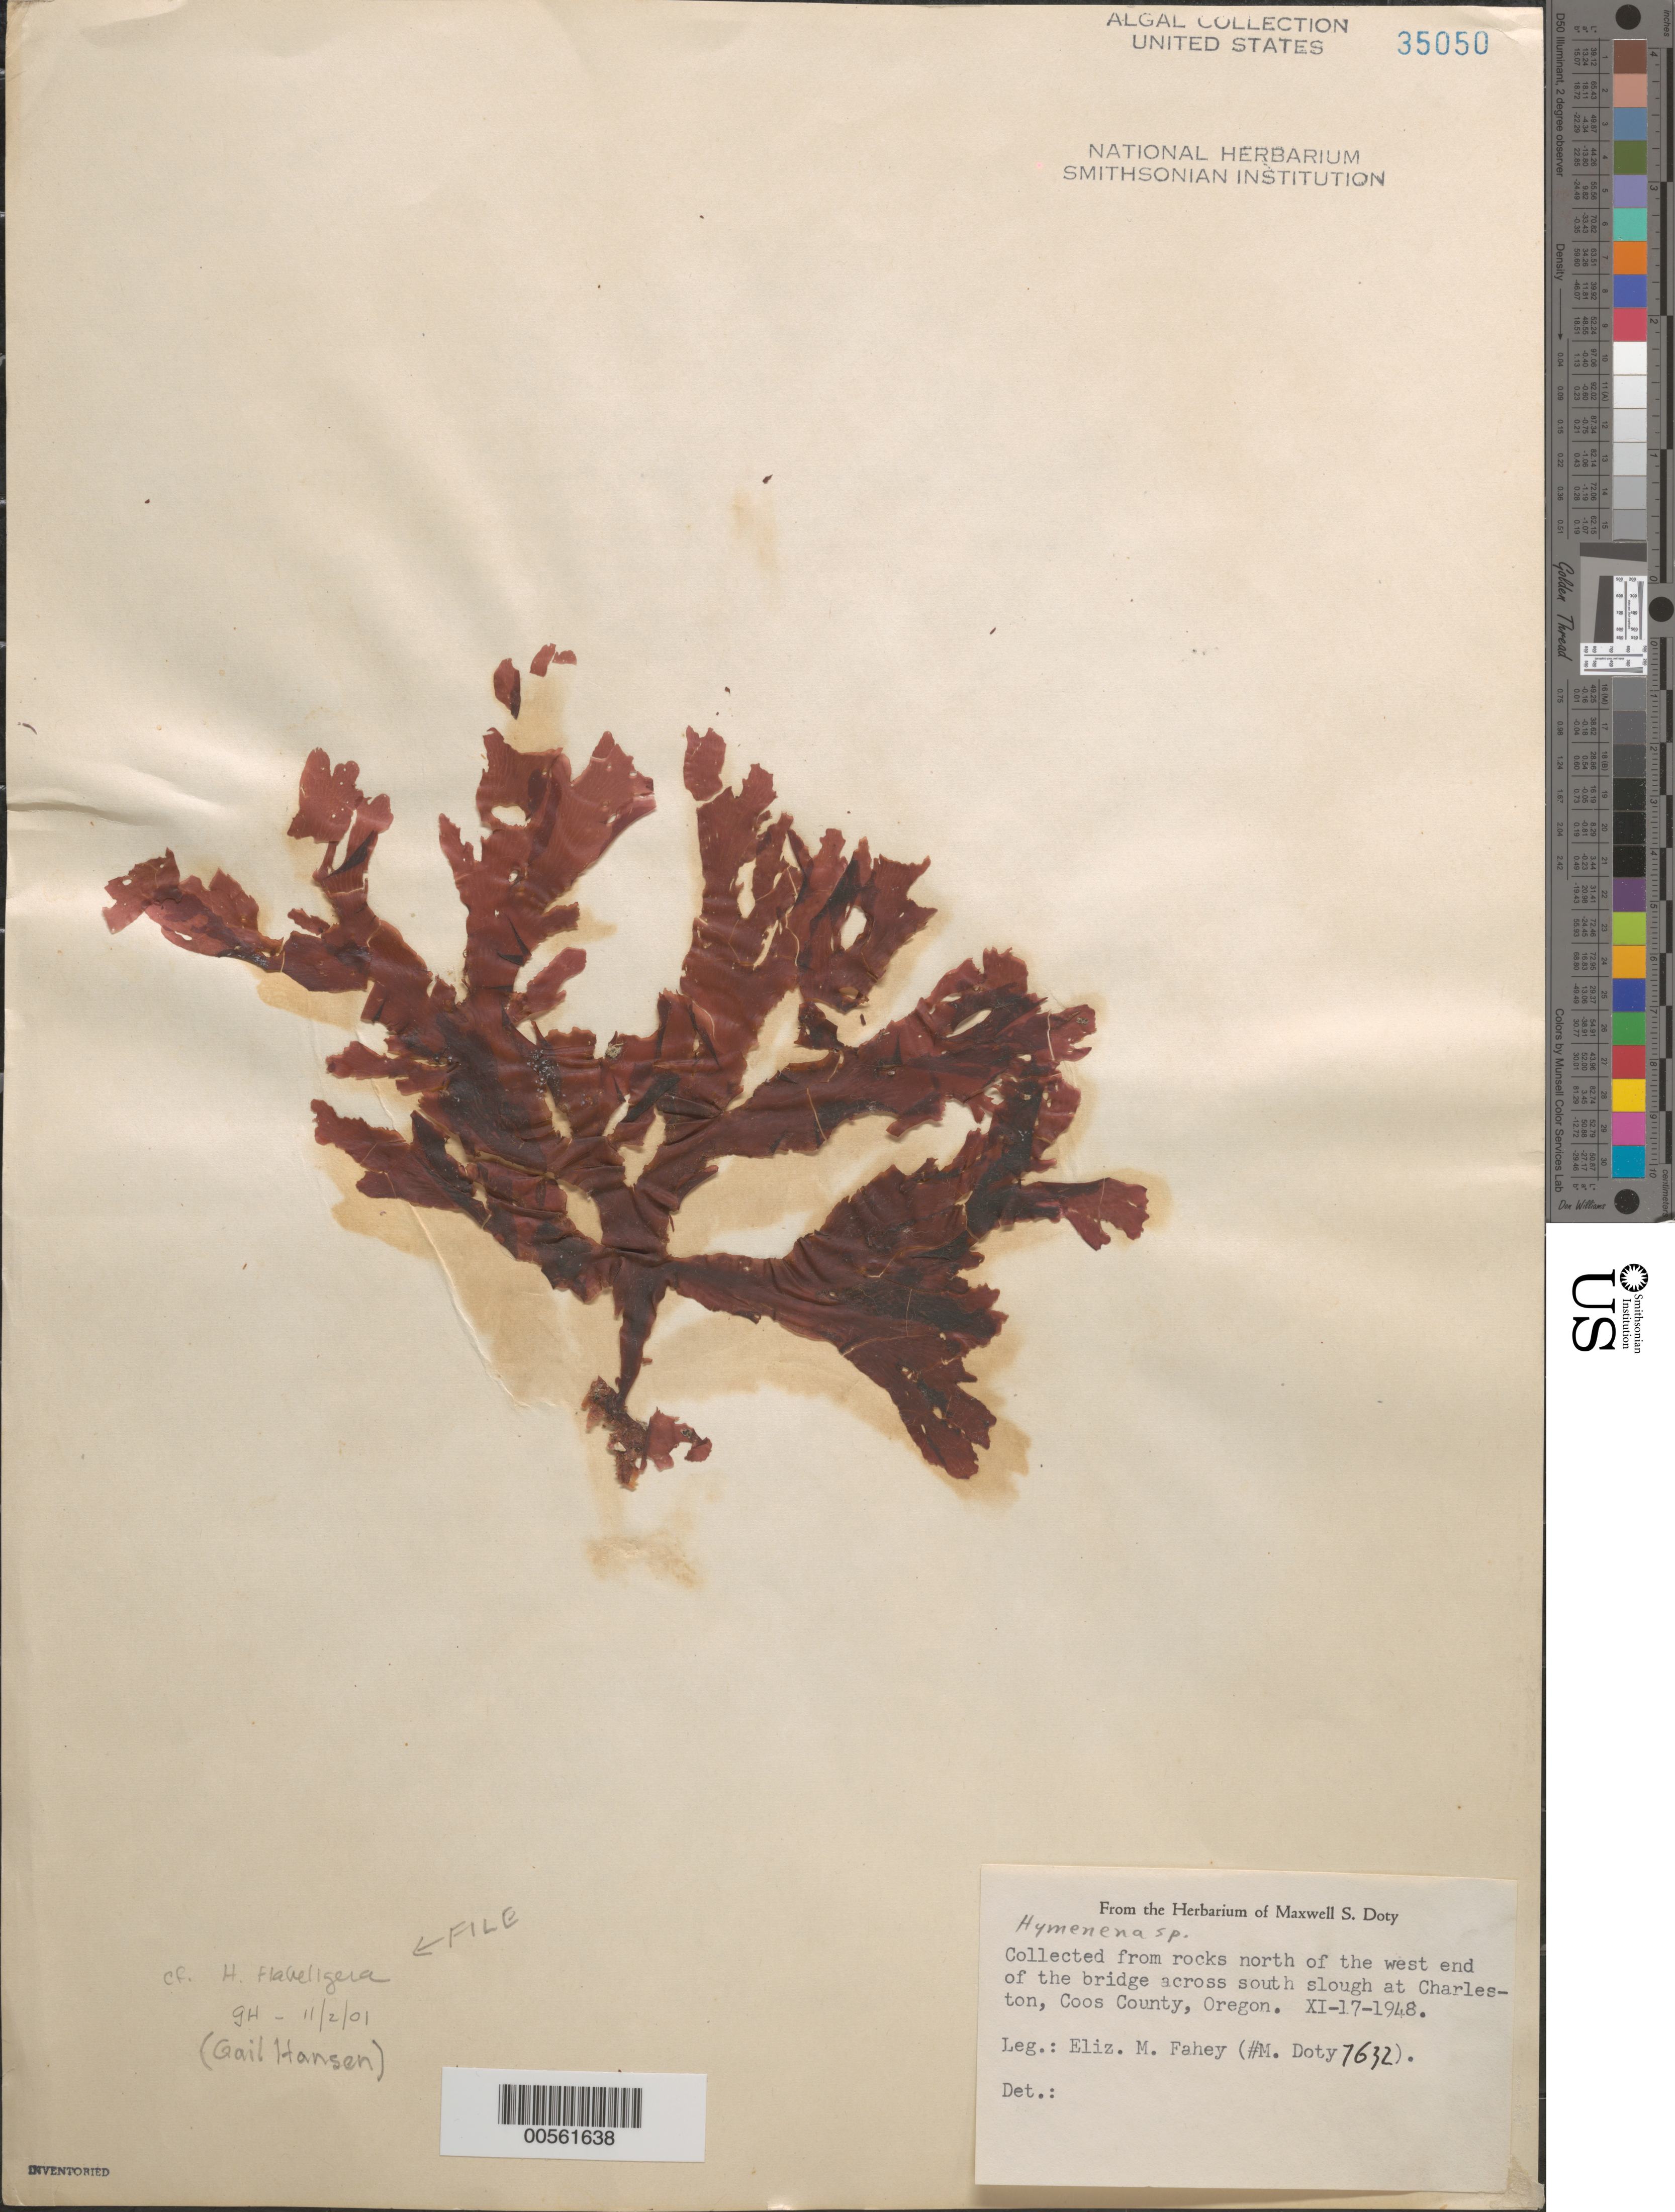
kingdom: Plantae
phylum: Rhodophyta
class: Florideophyceae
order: Ceramiales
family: Delesseriaceae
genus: Hymenena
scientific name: Hymenena flabelligera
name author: (J. Agardh) Kylin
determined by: Hansen, G. I.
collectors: E. Fahey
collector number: MSD 7632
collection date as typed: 17 Nov 1948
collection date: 1948-11-17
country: United States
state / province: Oregon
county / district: Coos County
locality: Charleston, north of South Slough Bridge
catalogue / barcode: US 35050